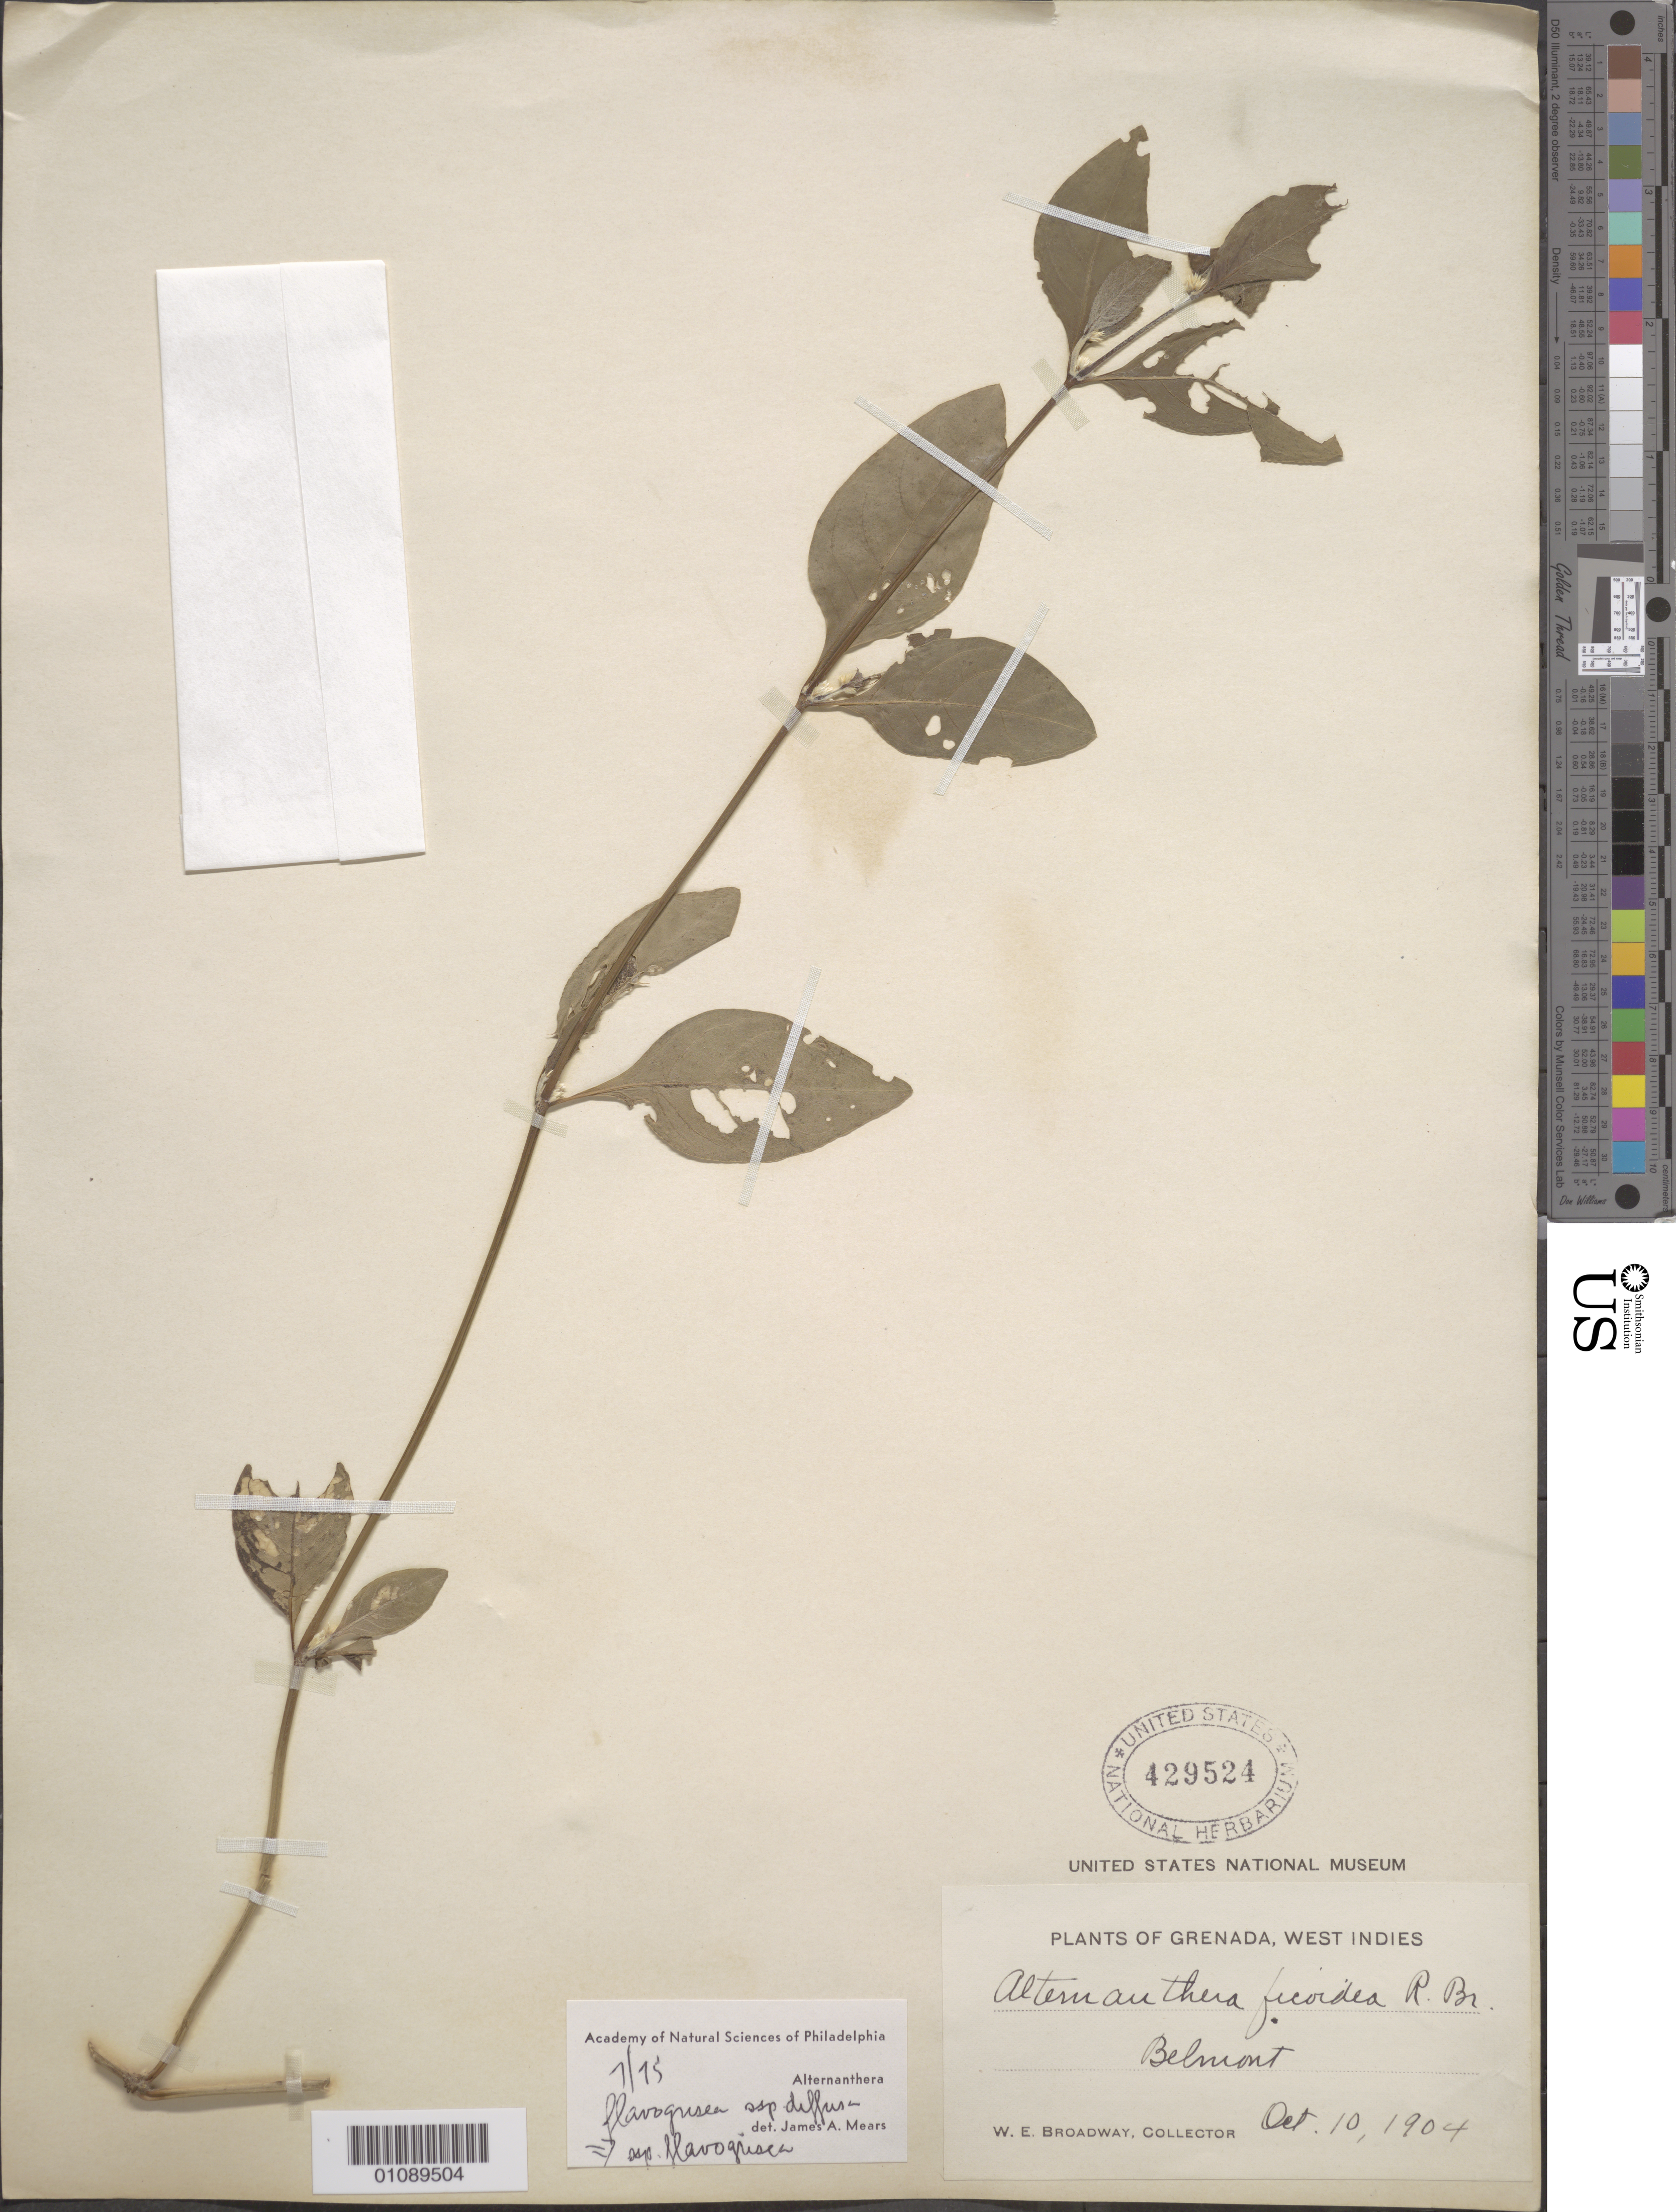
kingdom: Plantae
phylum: Tracheophyta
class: Magnoliopsida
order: Caryophyllales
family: Amaranthaceae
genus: Alternanthera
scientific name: Alternanthera flavogrisea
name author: Urb.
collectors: W. E. Broadway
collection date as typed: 10 Oct 1904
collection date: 1904-10-10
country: Grenada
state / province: Saint Patrick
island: Grenada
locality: Belmont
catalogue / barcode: US 429524